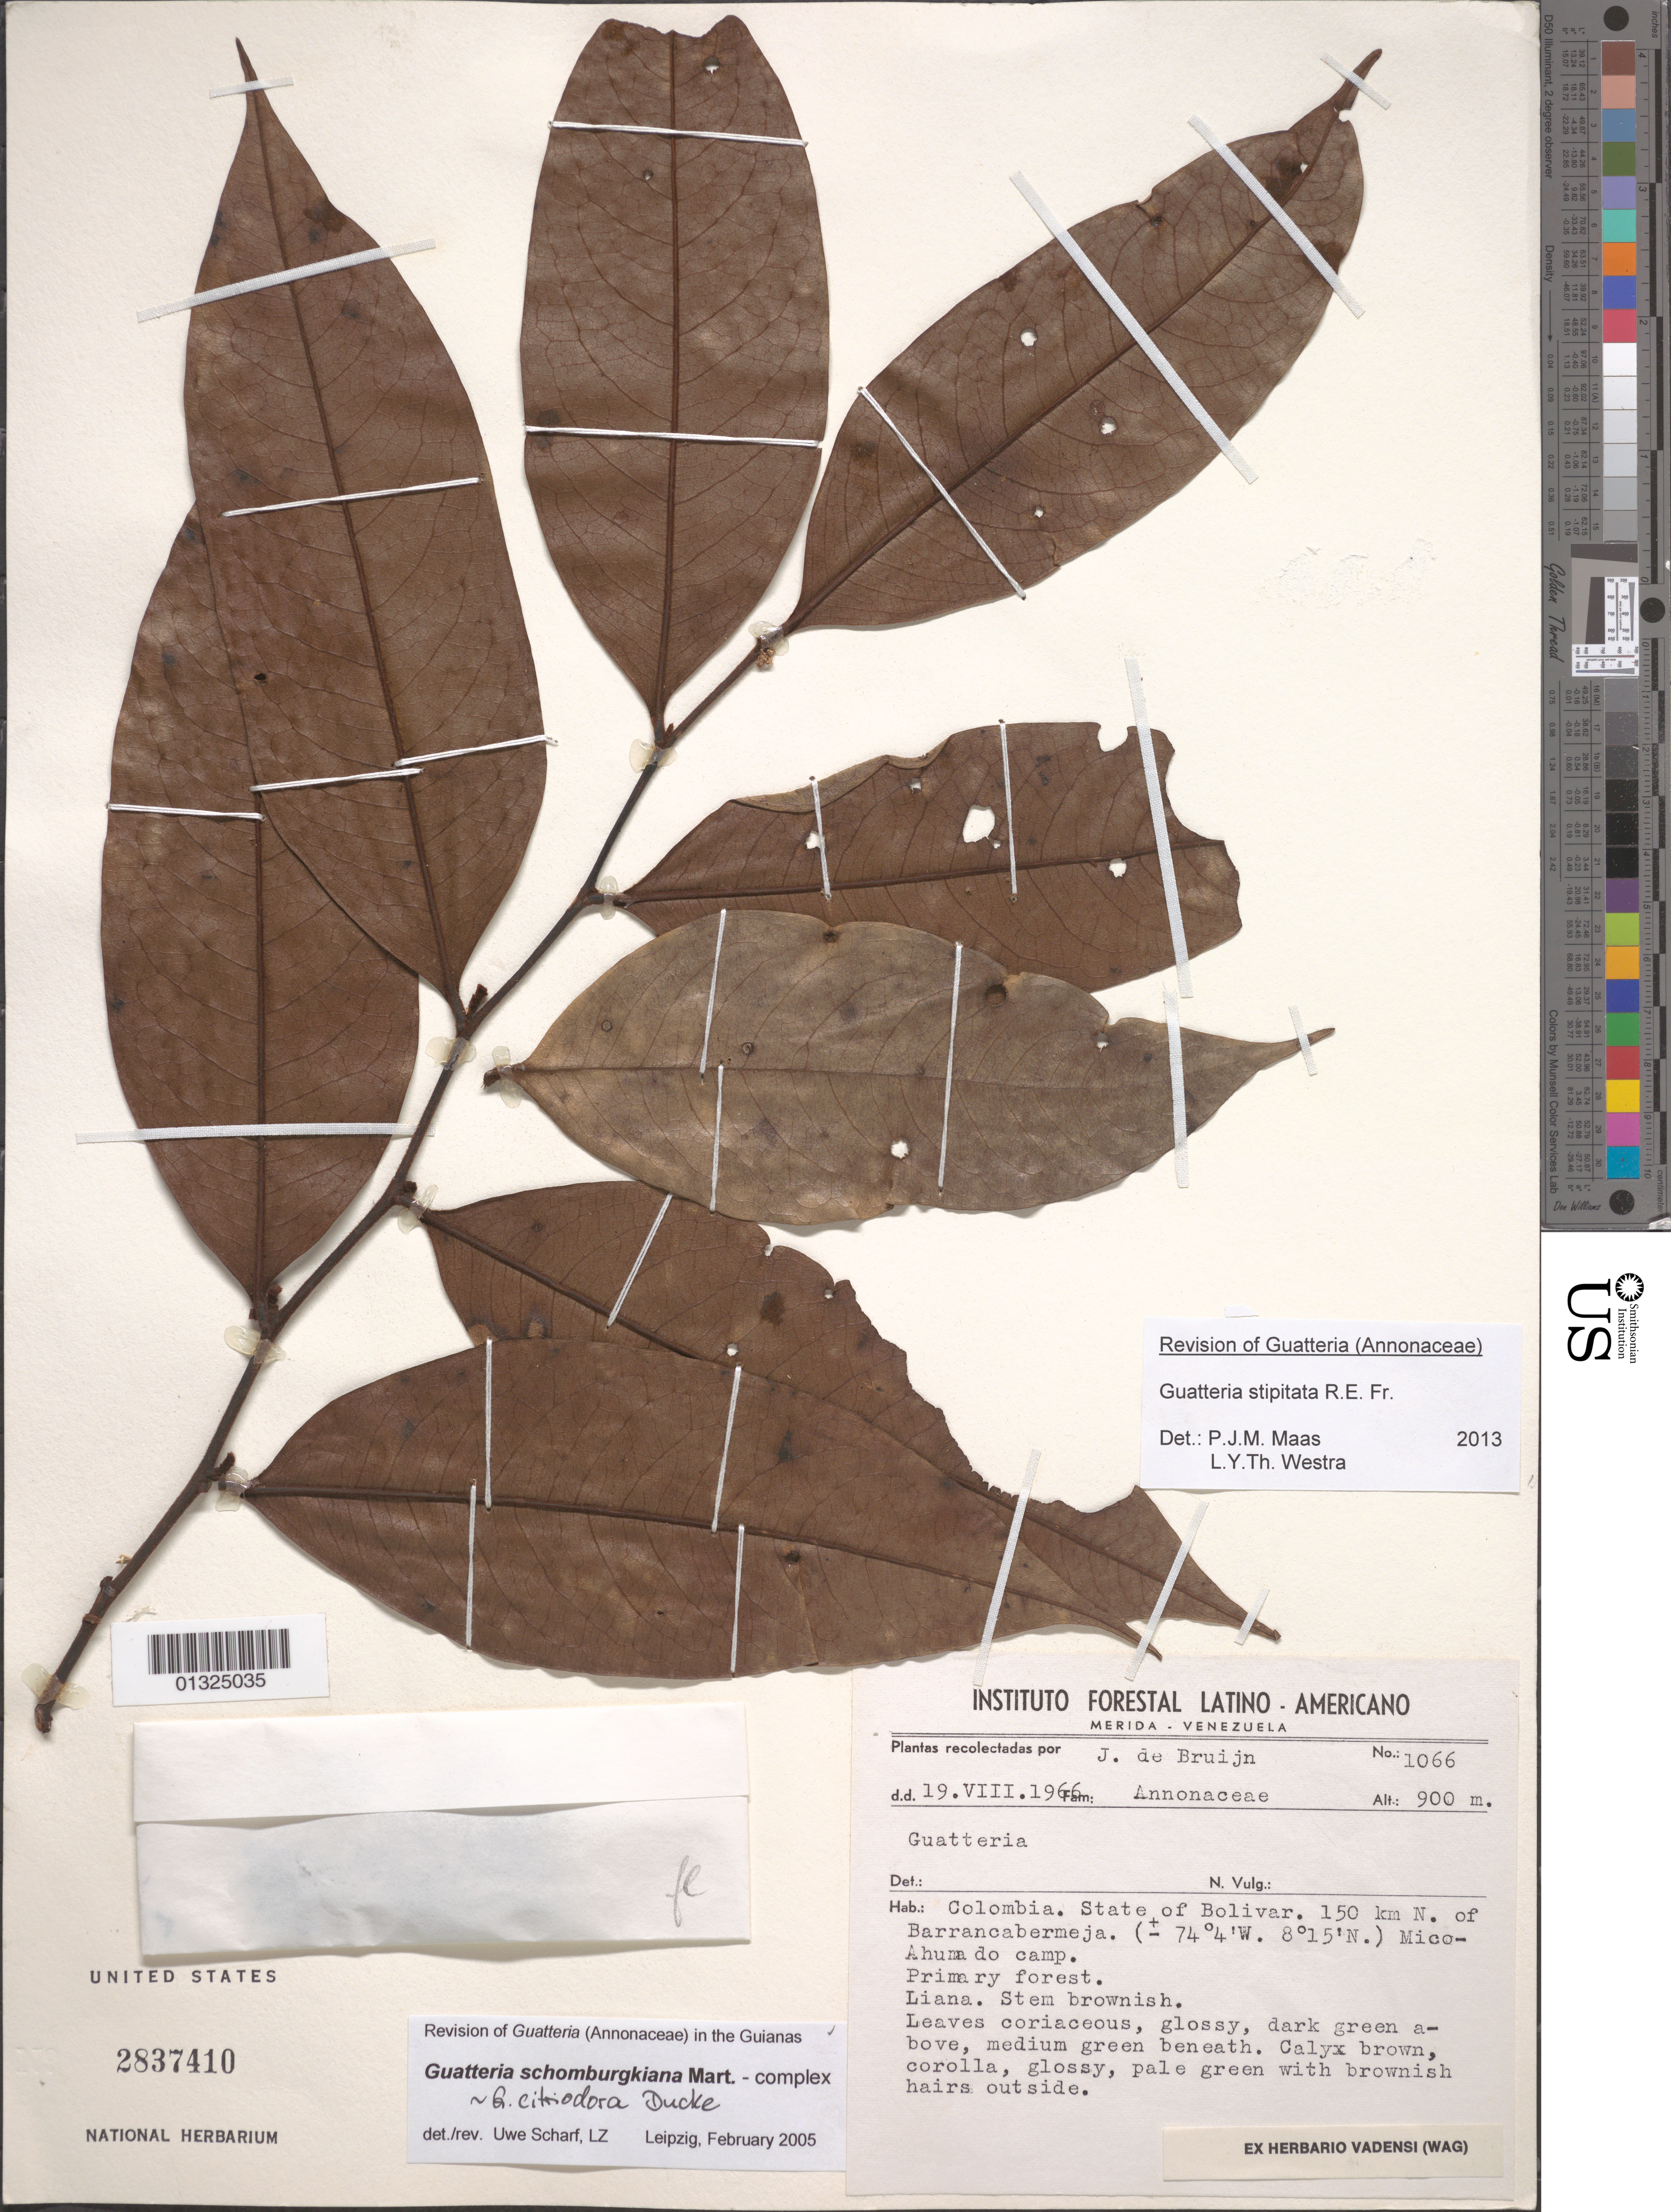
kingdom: Plantae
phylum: Tracheophyta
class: Magnoliopsida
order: Magnoliales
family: Annonaceae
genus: Guatteria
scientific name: Guatteria stipitata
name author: R.E. Fr.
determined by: Maas, P. J.; Westra, L. Y.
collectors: J. Bruijn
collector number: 1066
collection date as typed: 19 Aug 1966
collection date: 1966-08-19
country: Colombia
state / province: Bolívar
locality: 150 km N of Barrancabermeja. Mico-Ahumado camp.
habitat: Primary forest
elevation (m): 900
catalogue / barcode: US 2837410